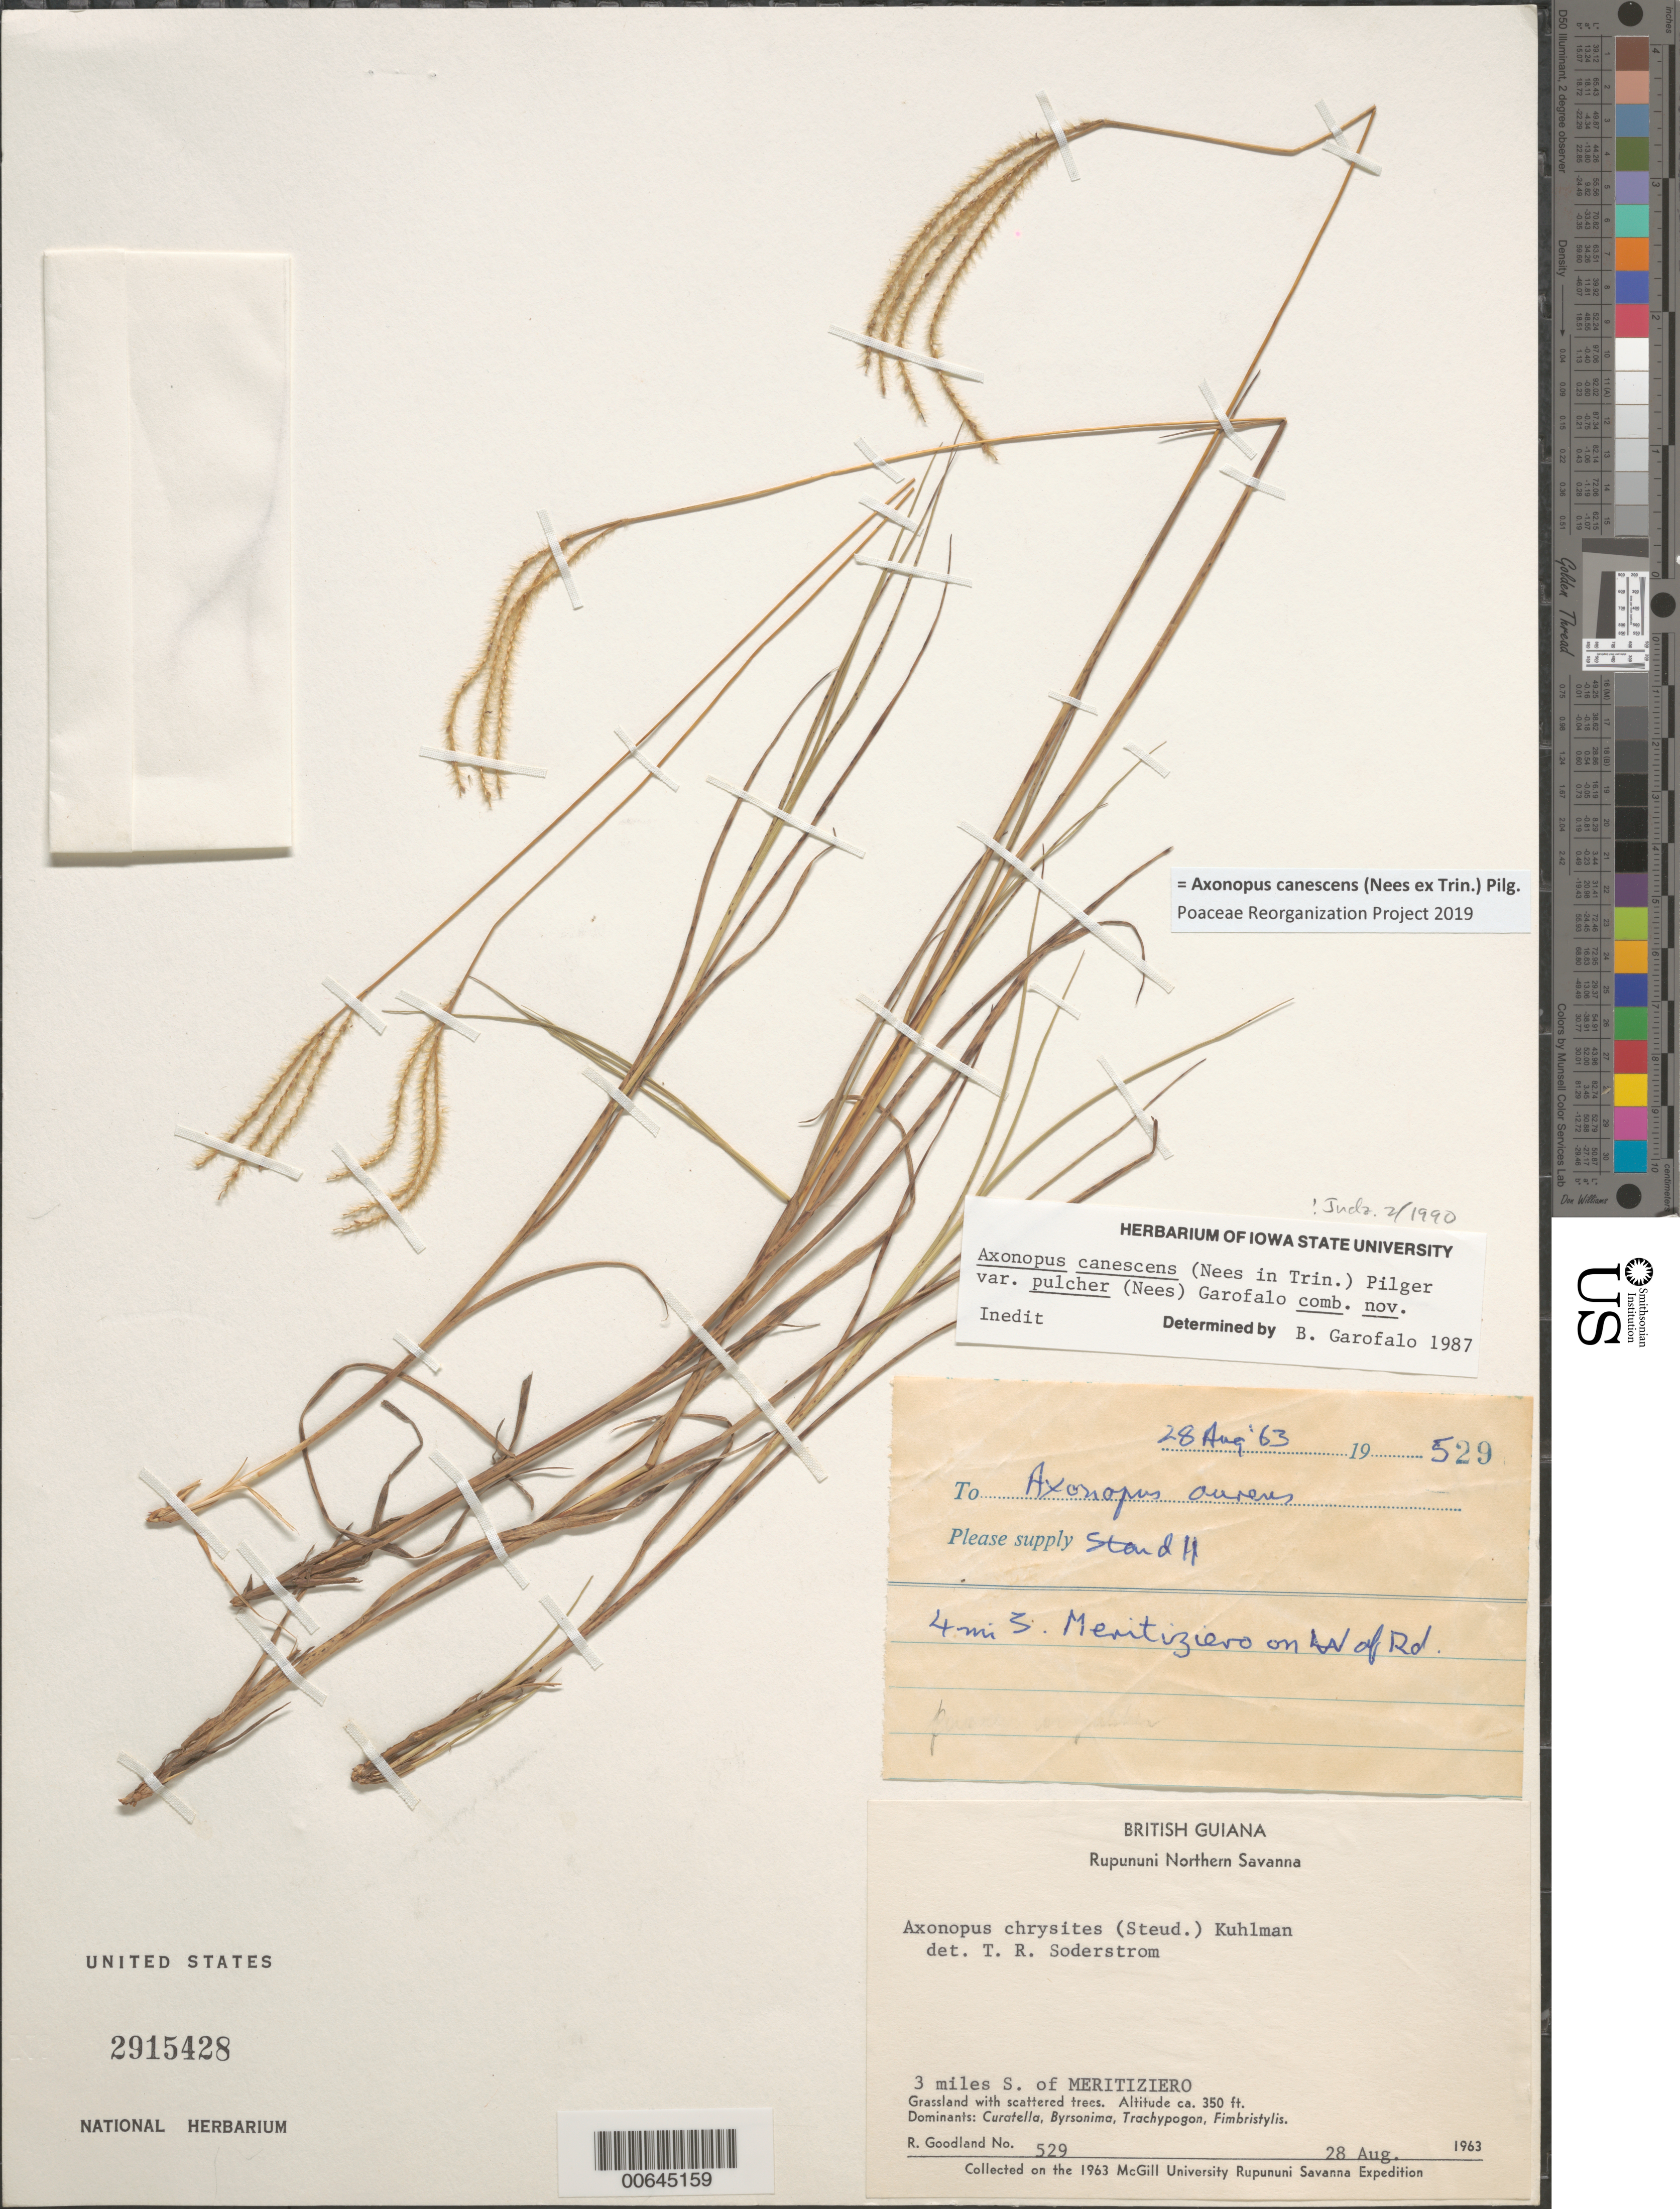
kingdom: Plantae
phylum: Tracheophyta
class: Liliopsida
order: Poales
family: Poaceae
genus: Axonopus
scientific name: Axonopus canescens var. pulcher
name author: (Nees in Trin.) Pilg.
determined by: Garafolo, B.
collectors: R. Goodland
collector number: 529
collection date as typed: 28-Aug-63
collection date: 1963-08-28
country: Guyana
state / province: U. Takutu-U. Essequibo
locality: Rupununi Northern Savanna, Meritiziero, 3 mi. S of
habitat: Grassland with scattered trees. Dominants: Curatella, Byrsonima, Trachypogon, Fimbristylis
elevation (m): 107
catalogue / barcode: US 2915428